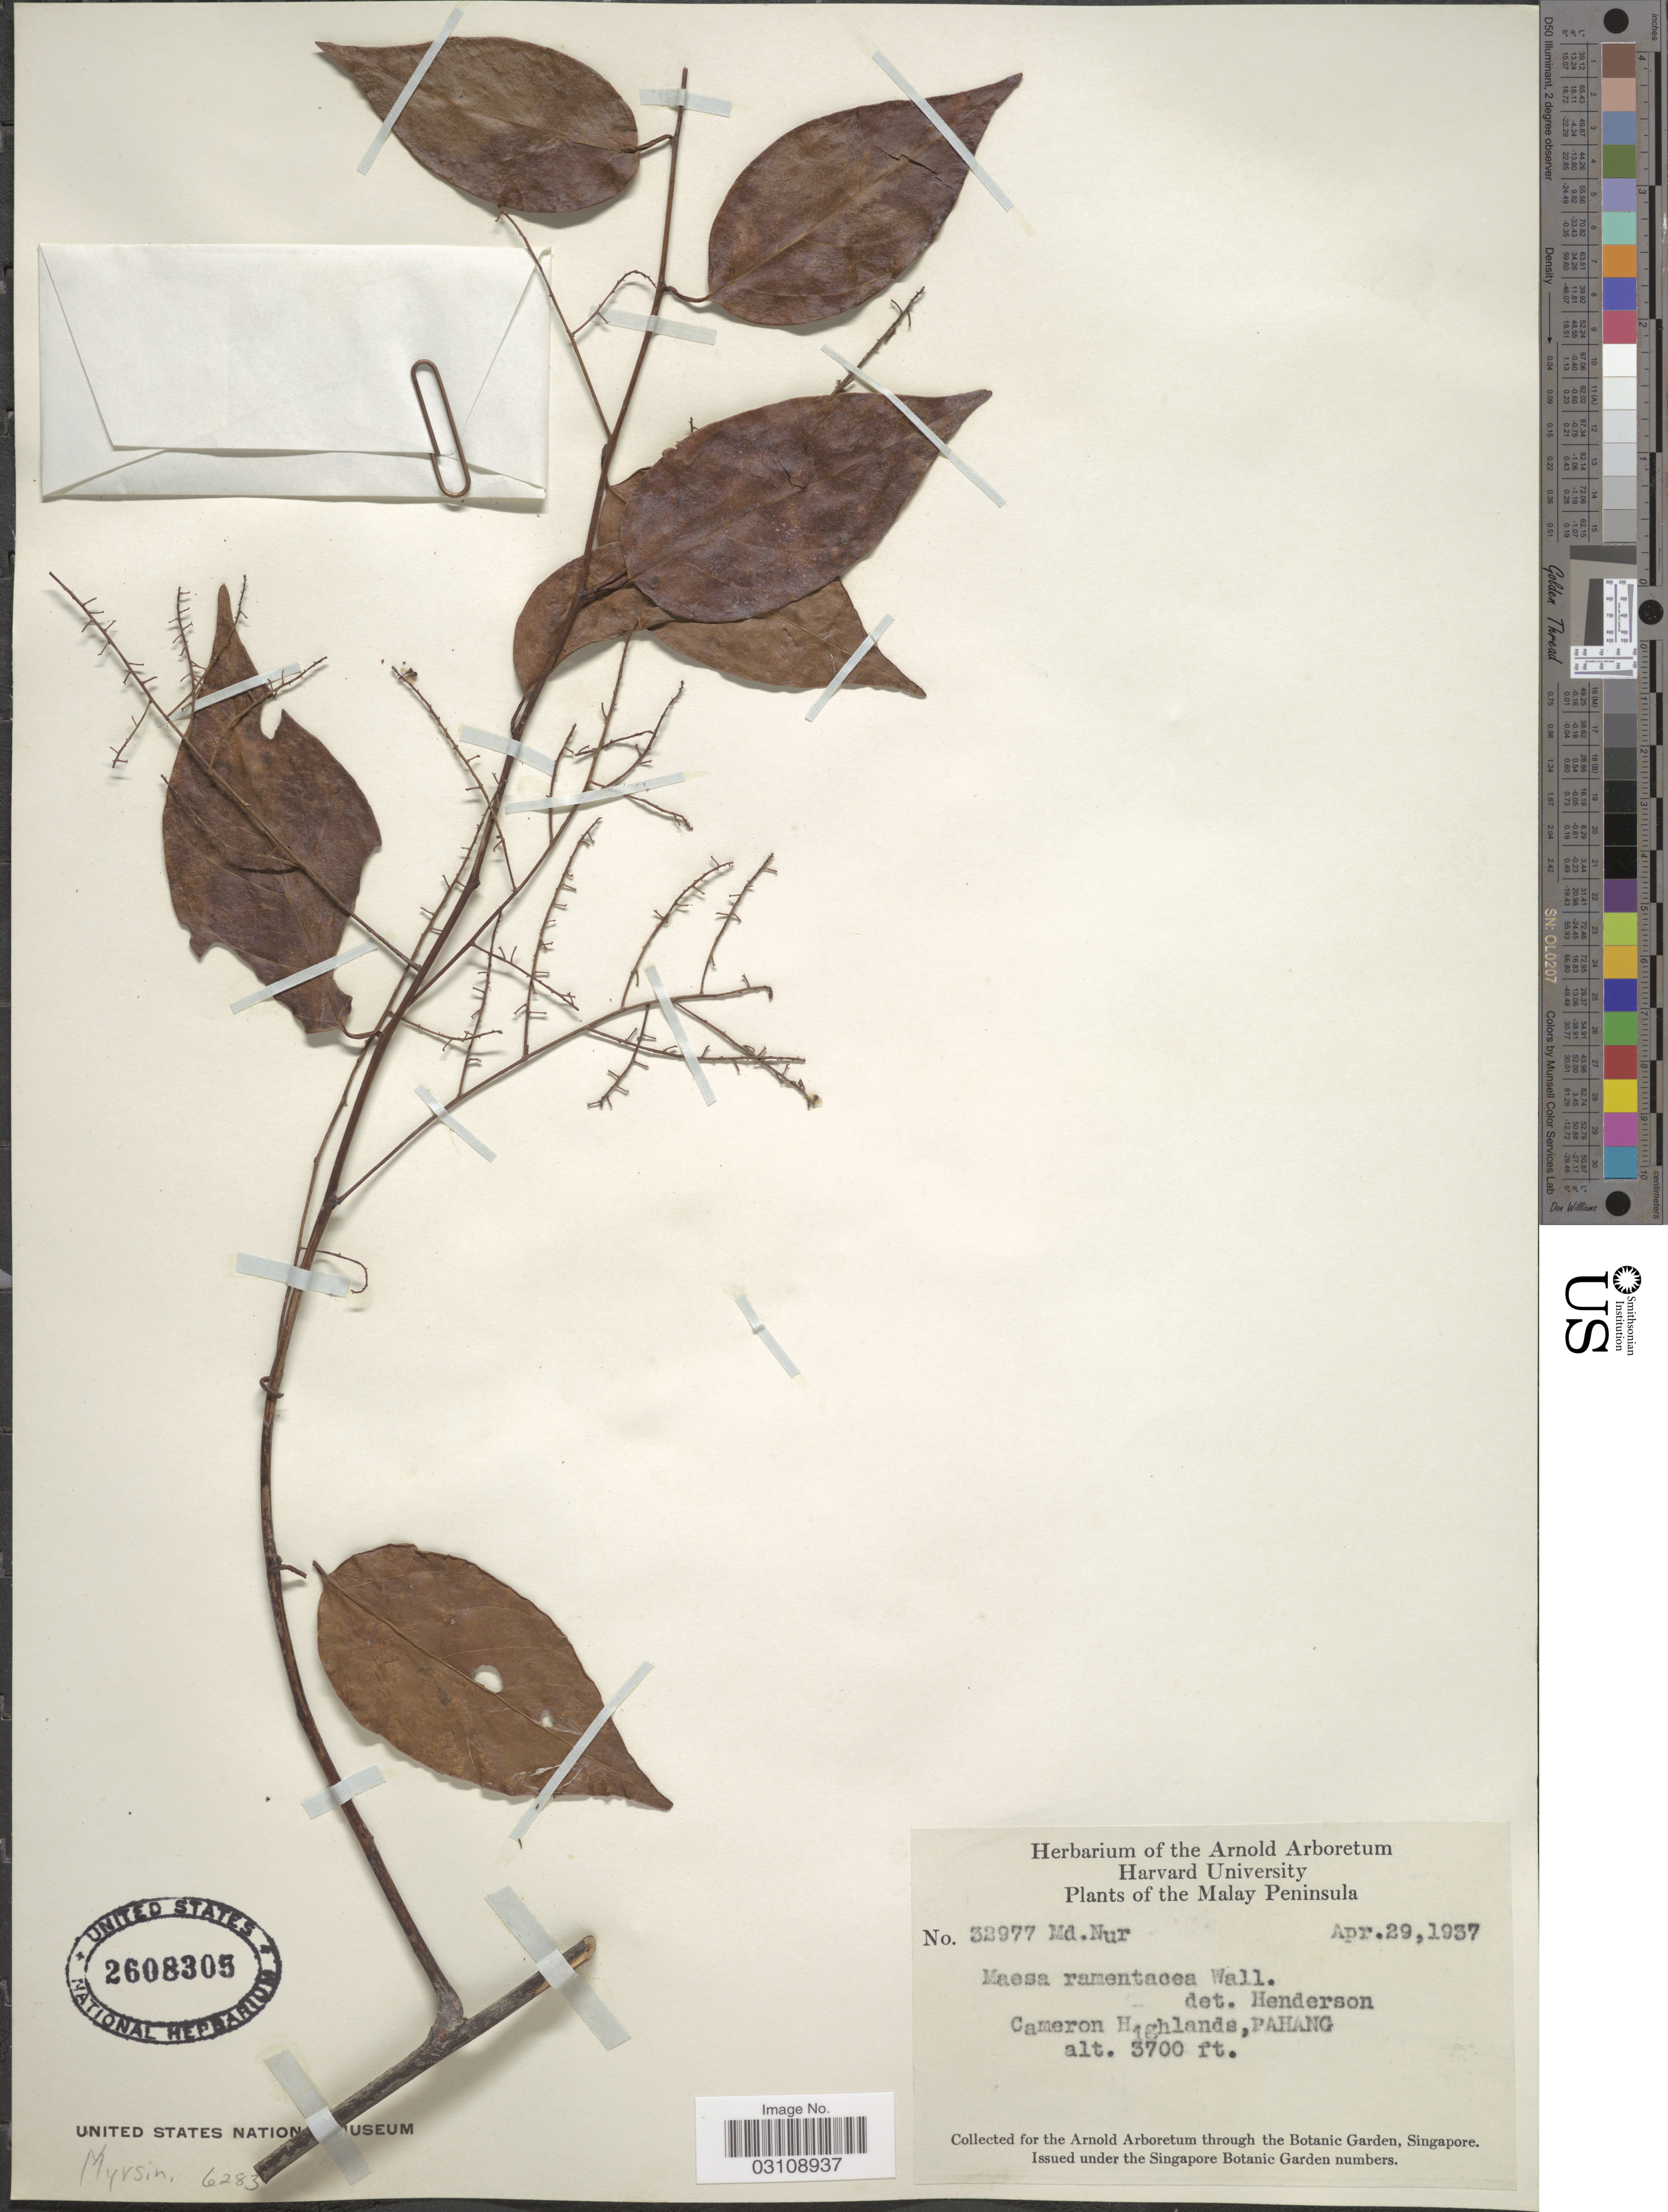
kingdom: Plantae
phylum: Tracheophyta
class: Magnoliopsida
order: Ericales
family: Primulaceae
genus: Maesa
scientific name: Maesa ramentacea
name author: (Roxb.) A. DC.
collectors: M. Nur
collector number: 32977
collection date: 1937-04-29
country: Malaysia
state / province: Pahang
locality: The Malay Peninsula. Cameron Highlands, Pahang.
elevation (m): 1128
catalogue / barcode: US 2608305